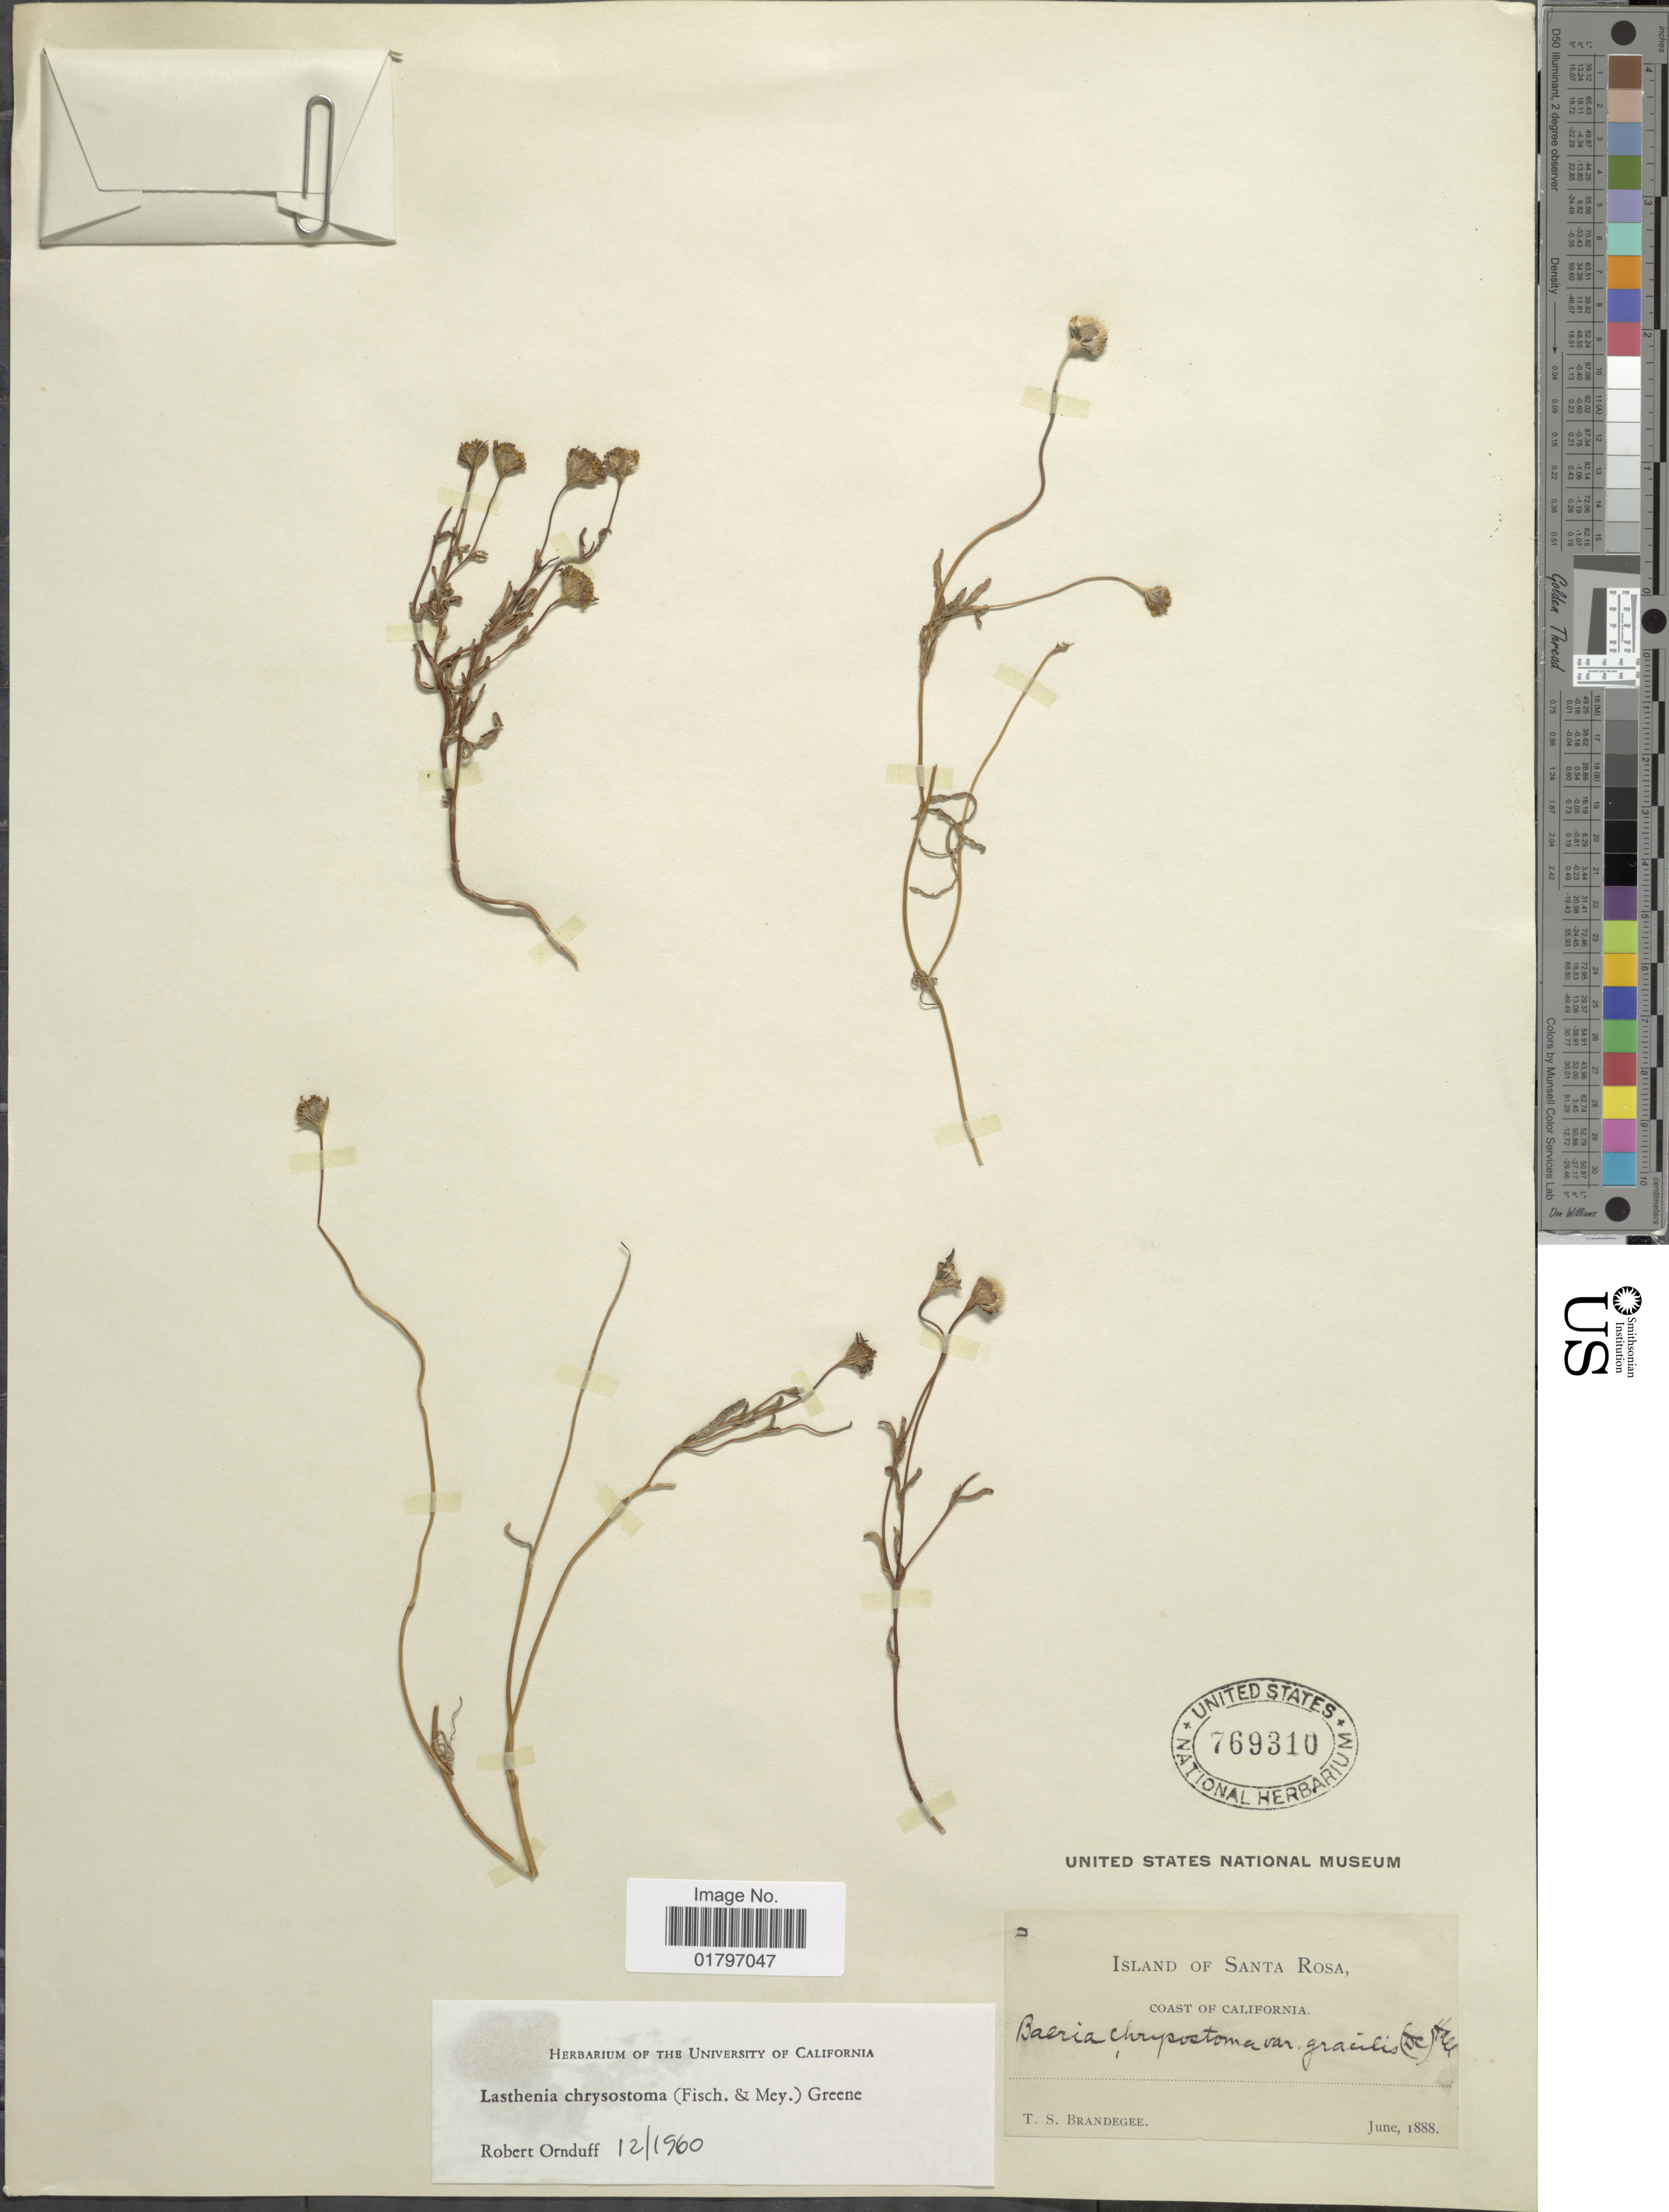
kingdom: Plantae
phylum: Tracheophyta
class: Magnoliopsida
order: Asterales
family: Asteraceae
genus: Lasthenia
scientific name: Lasthenia chrysostoma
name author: (Fisch. & C.A. Mey.) Greene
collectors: T. S. Brandegee (herbarium)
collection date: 1888-06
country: United States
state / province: California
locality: Island of Santa Rosa, Coast of California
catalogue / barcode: US 769310